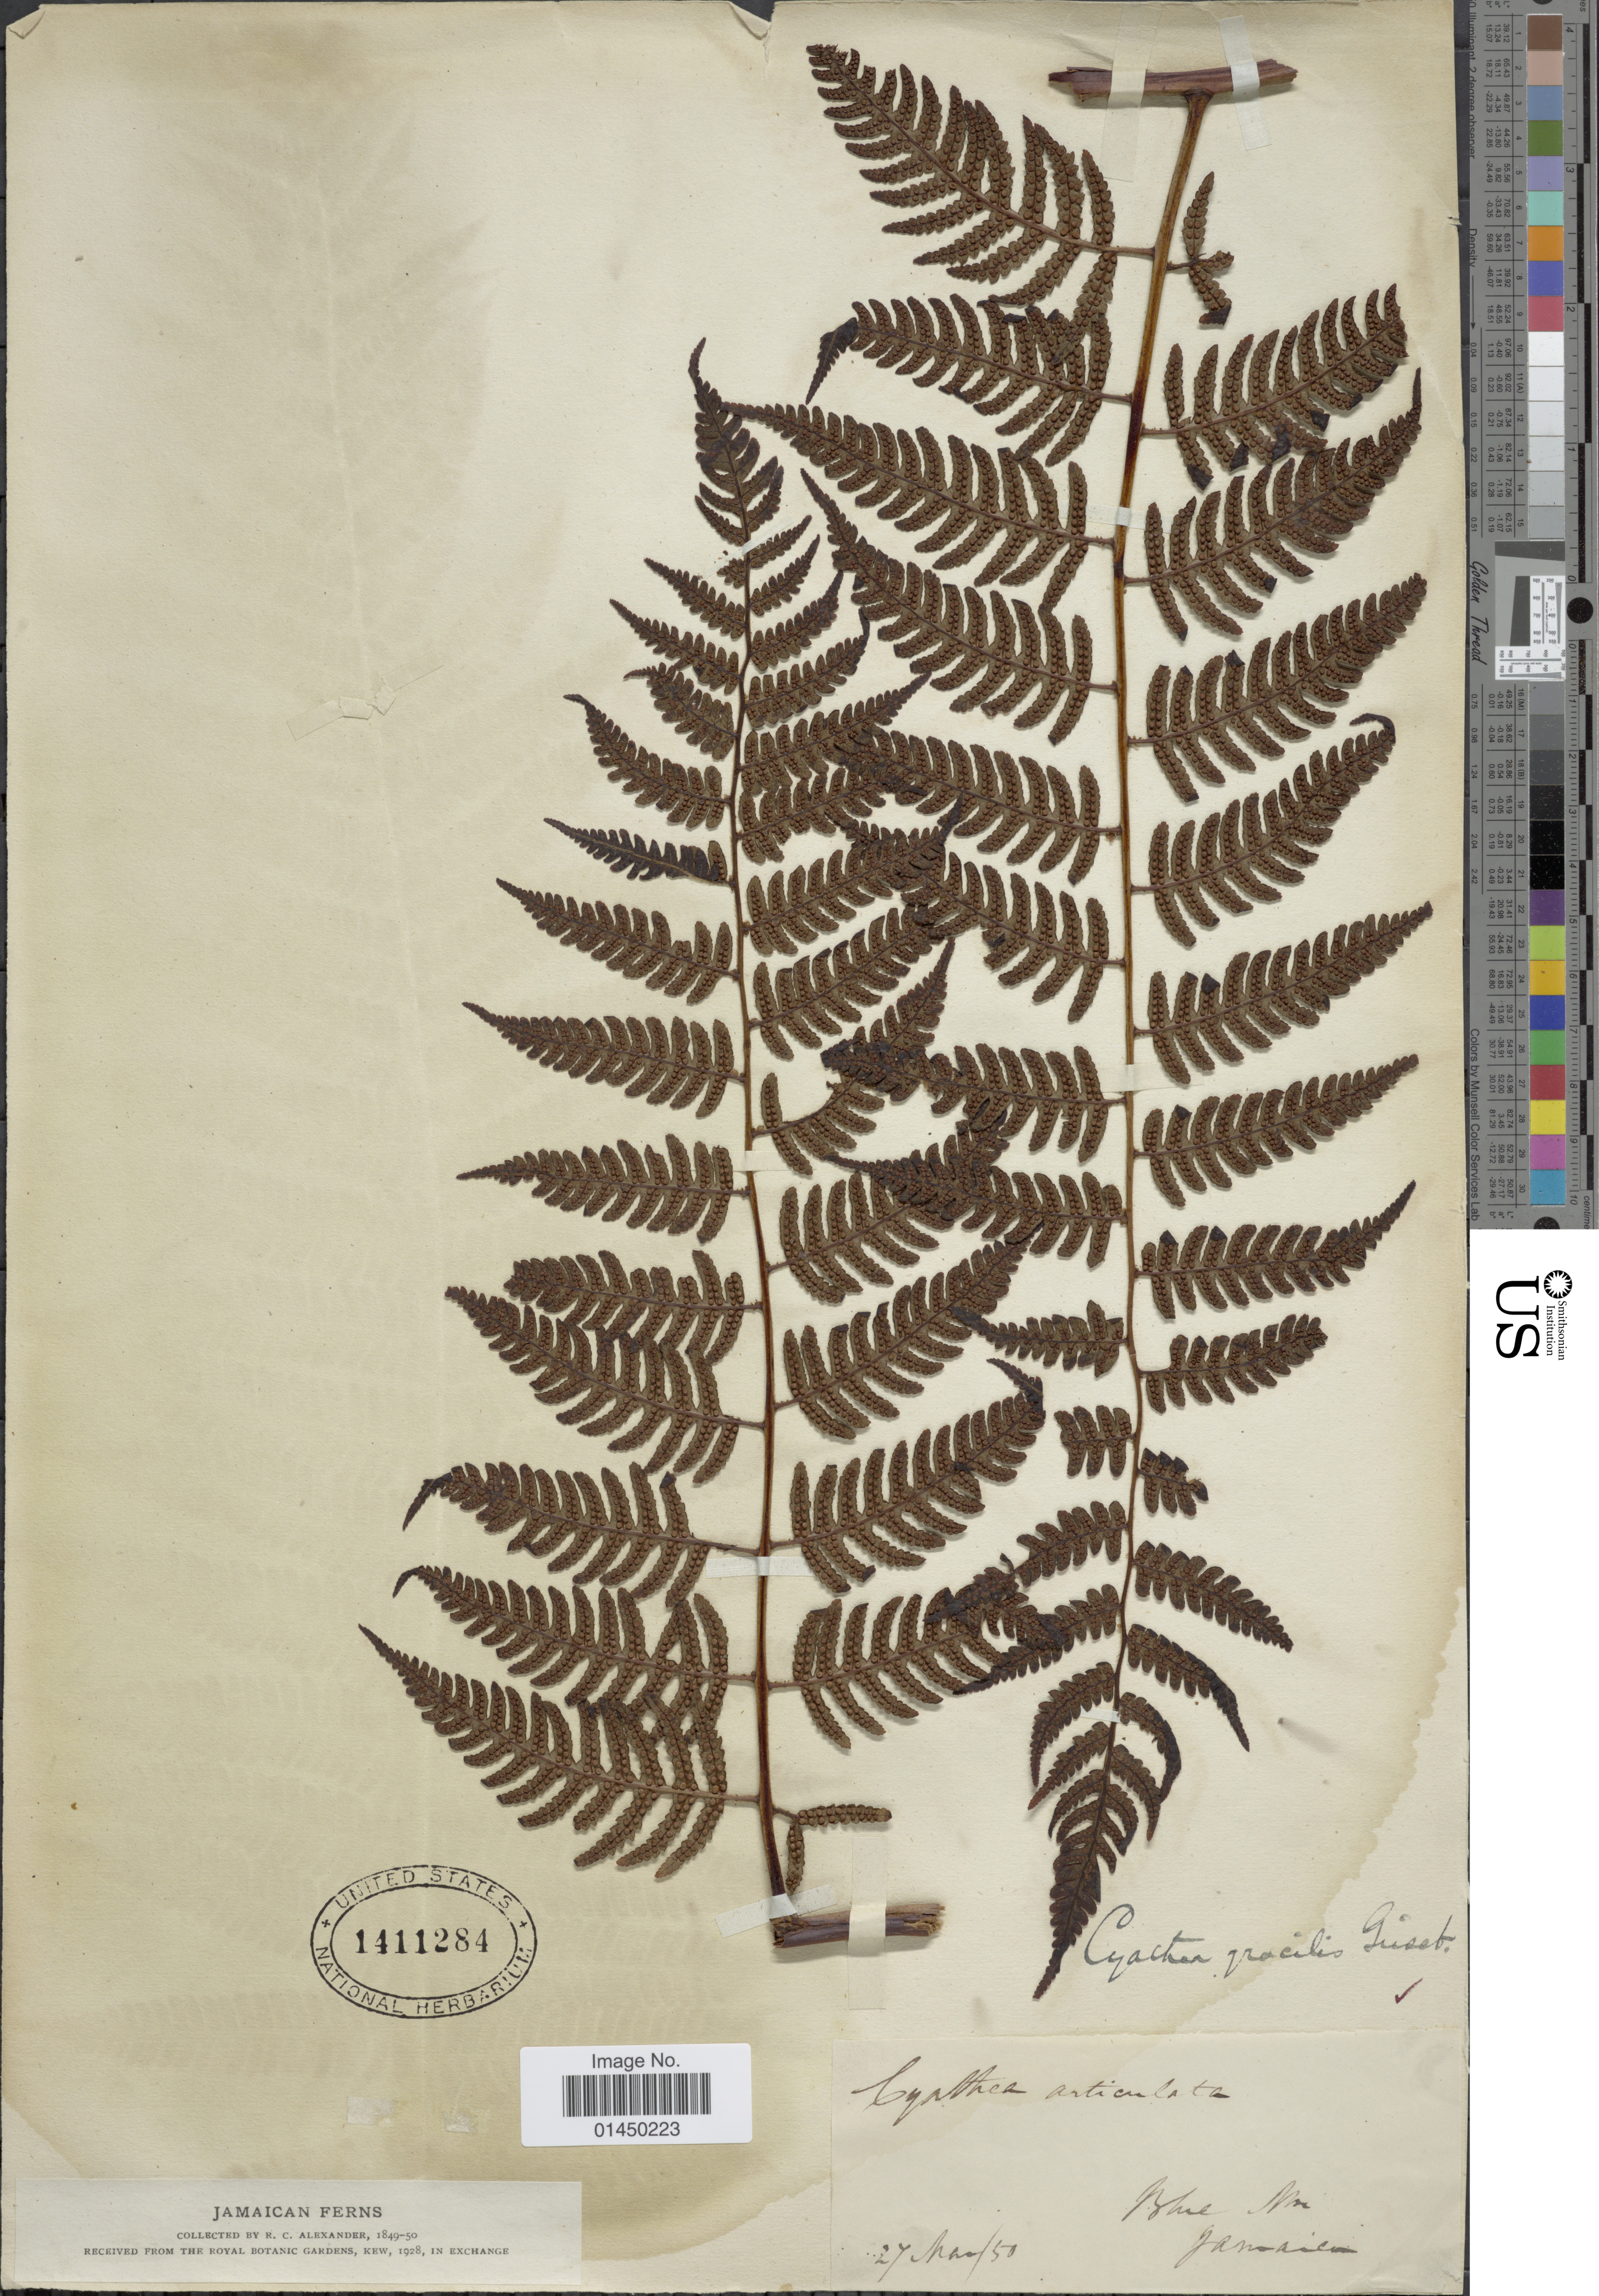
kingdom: Plantae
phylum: Tracheophyta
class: Polypodiopsida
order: Cyatheales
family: Cyatheaceae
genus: Cyathea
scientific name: Cyathea gracilis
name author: Gris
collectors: R. C. Alexander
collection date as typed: Transcribed d/m/y: 17/3/50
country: Jamaica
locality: Blue Mts.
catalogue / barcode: US 1411284